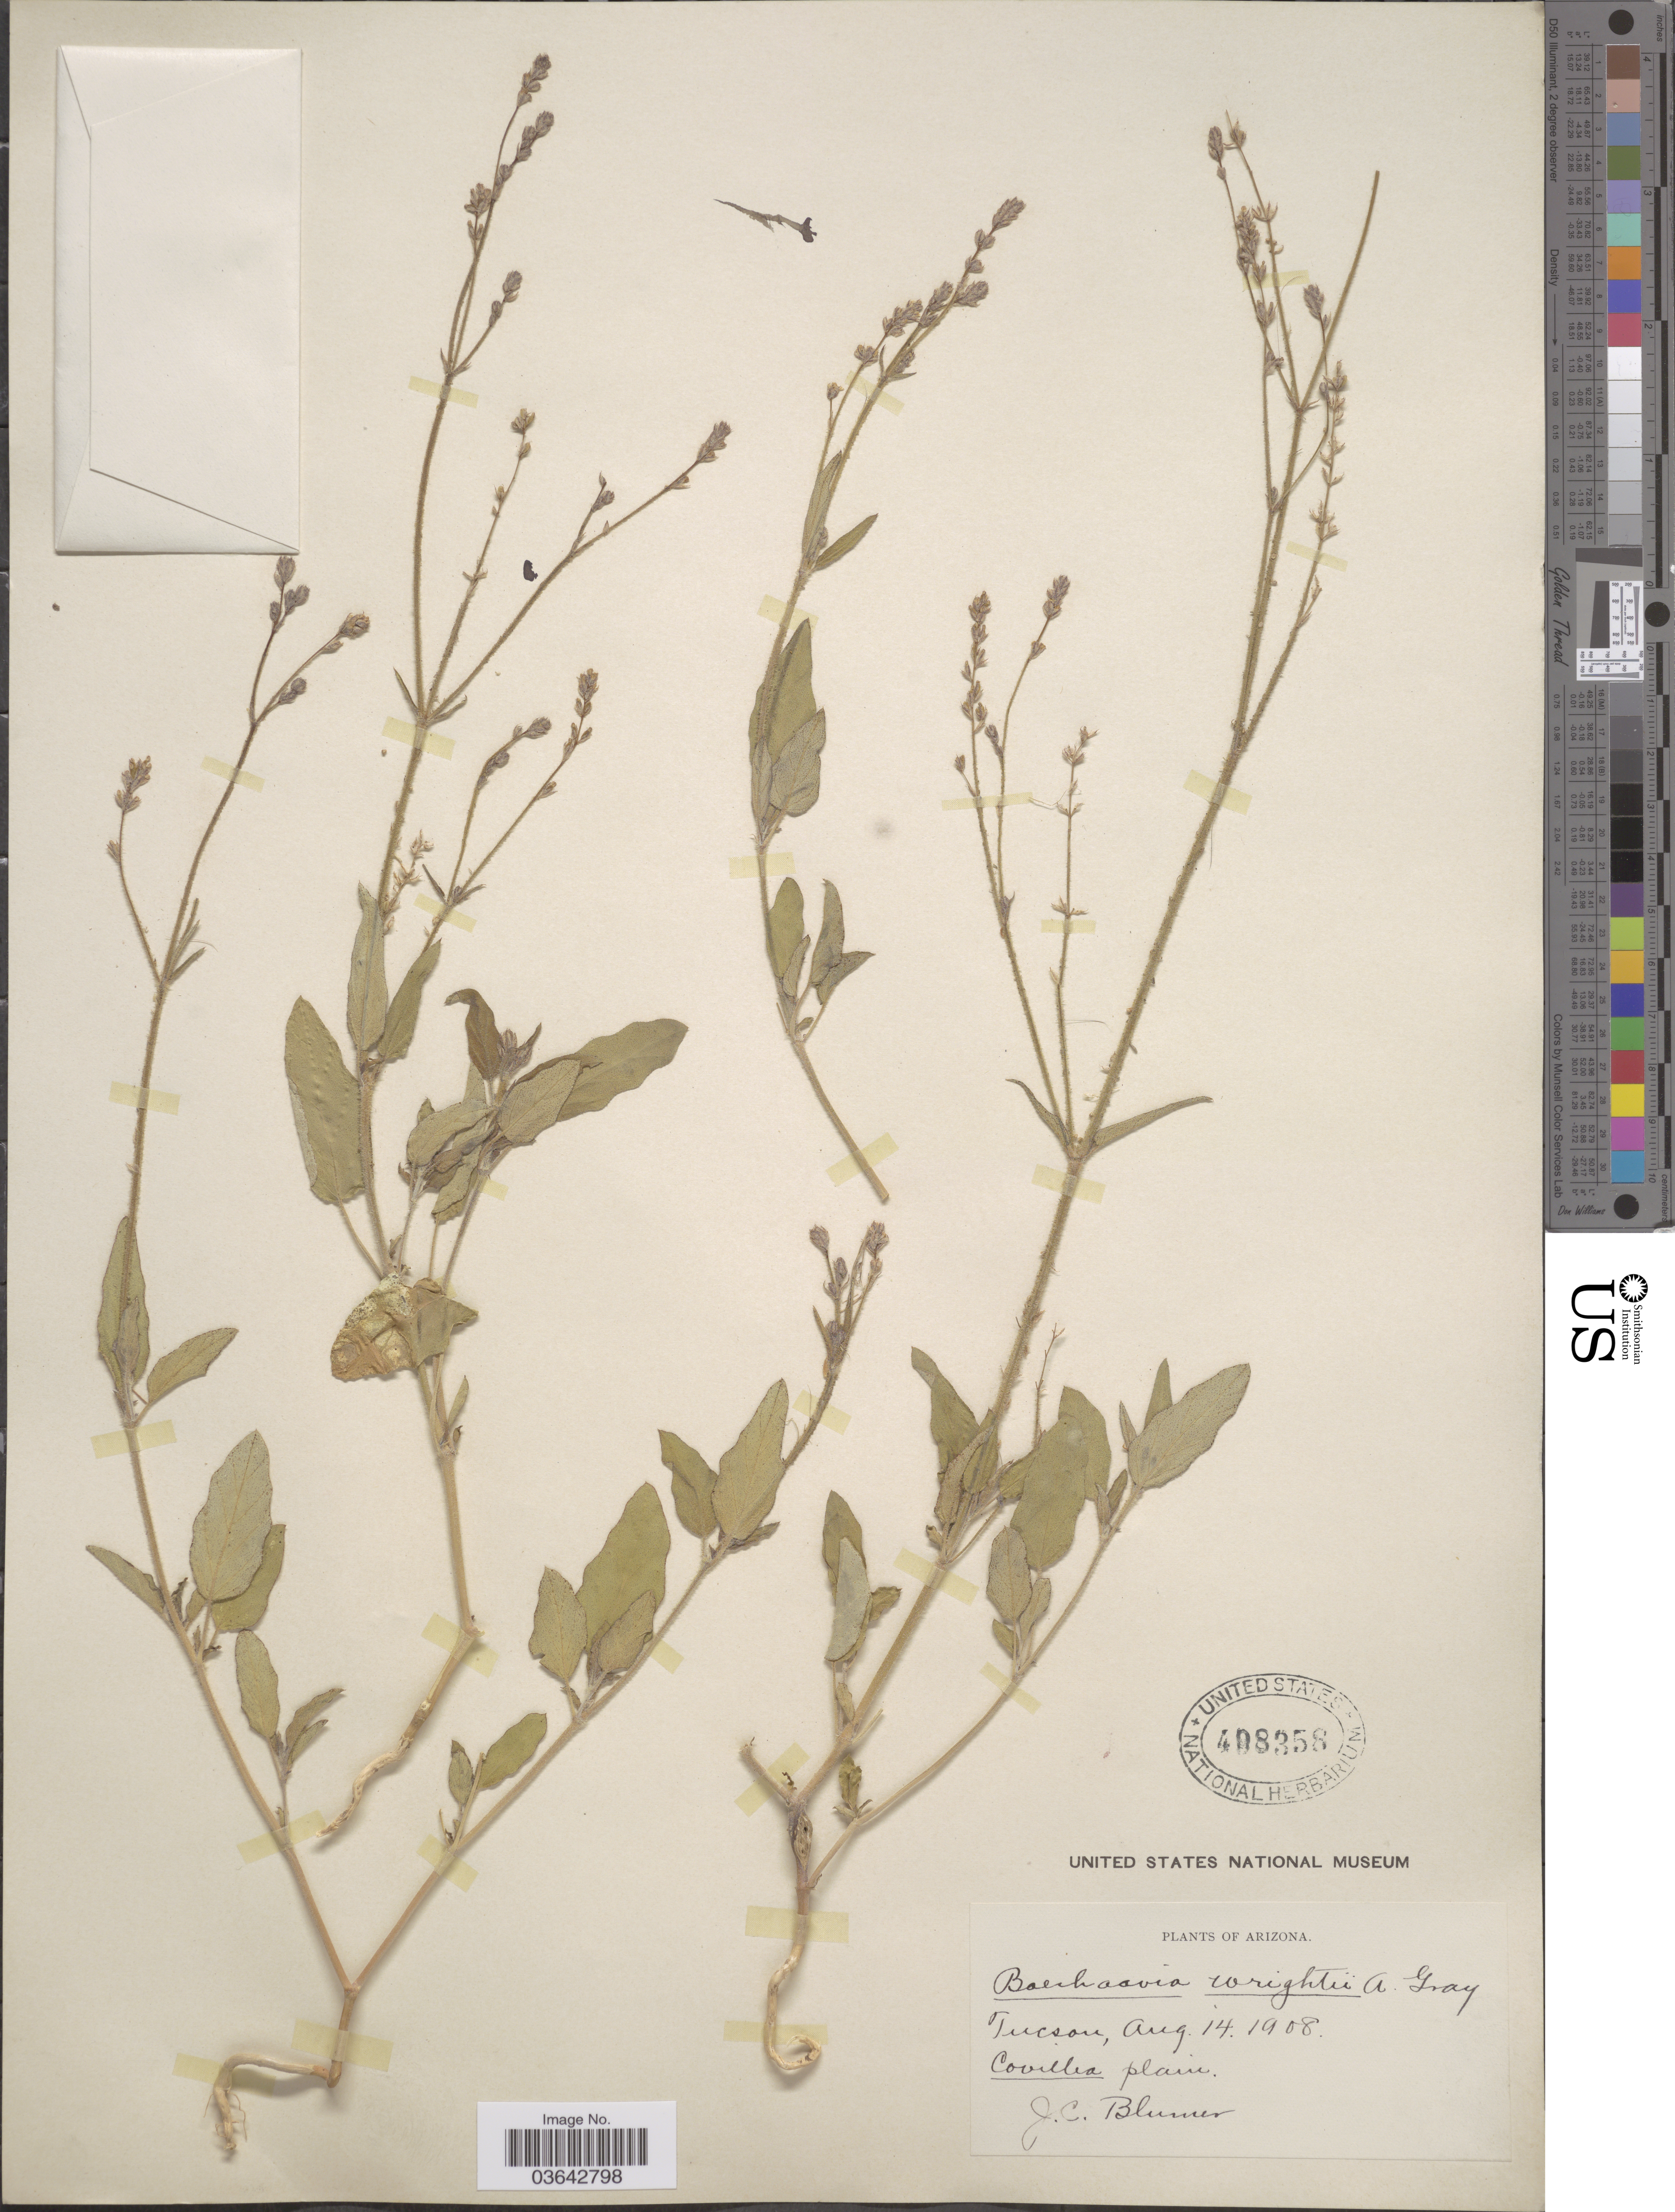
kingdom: Plantae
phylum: Tracheophyta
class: Magnoliopsida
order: Caryophyllales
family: Nyctaginaceae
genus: Boerhavia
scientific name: Boerhavia wrightii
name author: A. Gray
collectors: J. C. Blumer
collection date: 1908-08-14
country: United States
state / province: Arizona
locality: Tucson. Covillea plain.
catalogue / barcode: US 498358